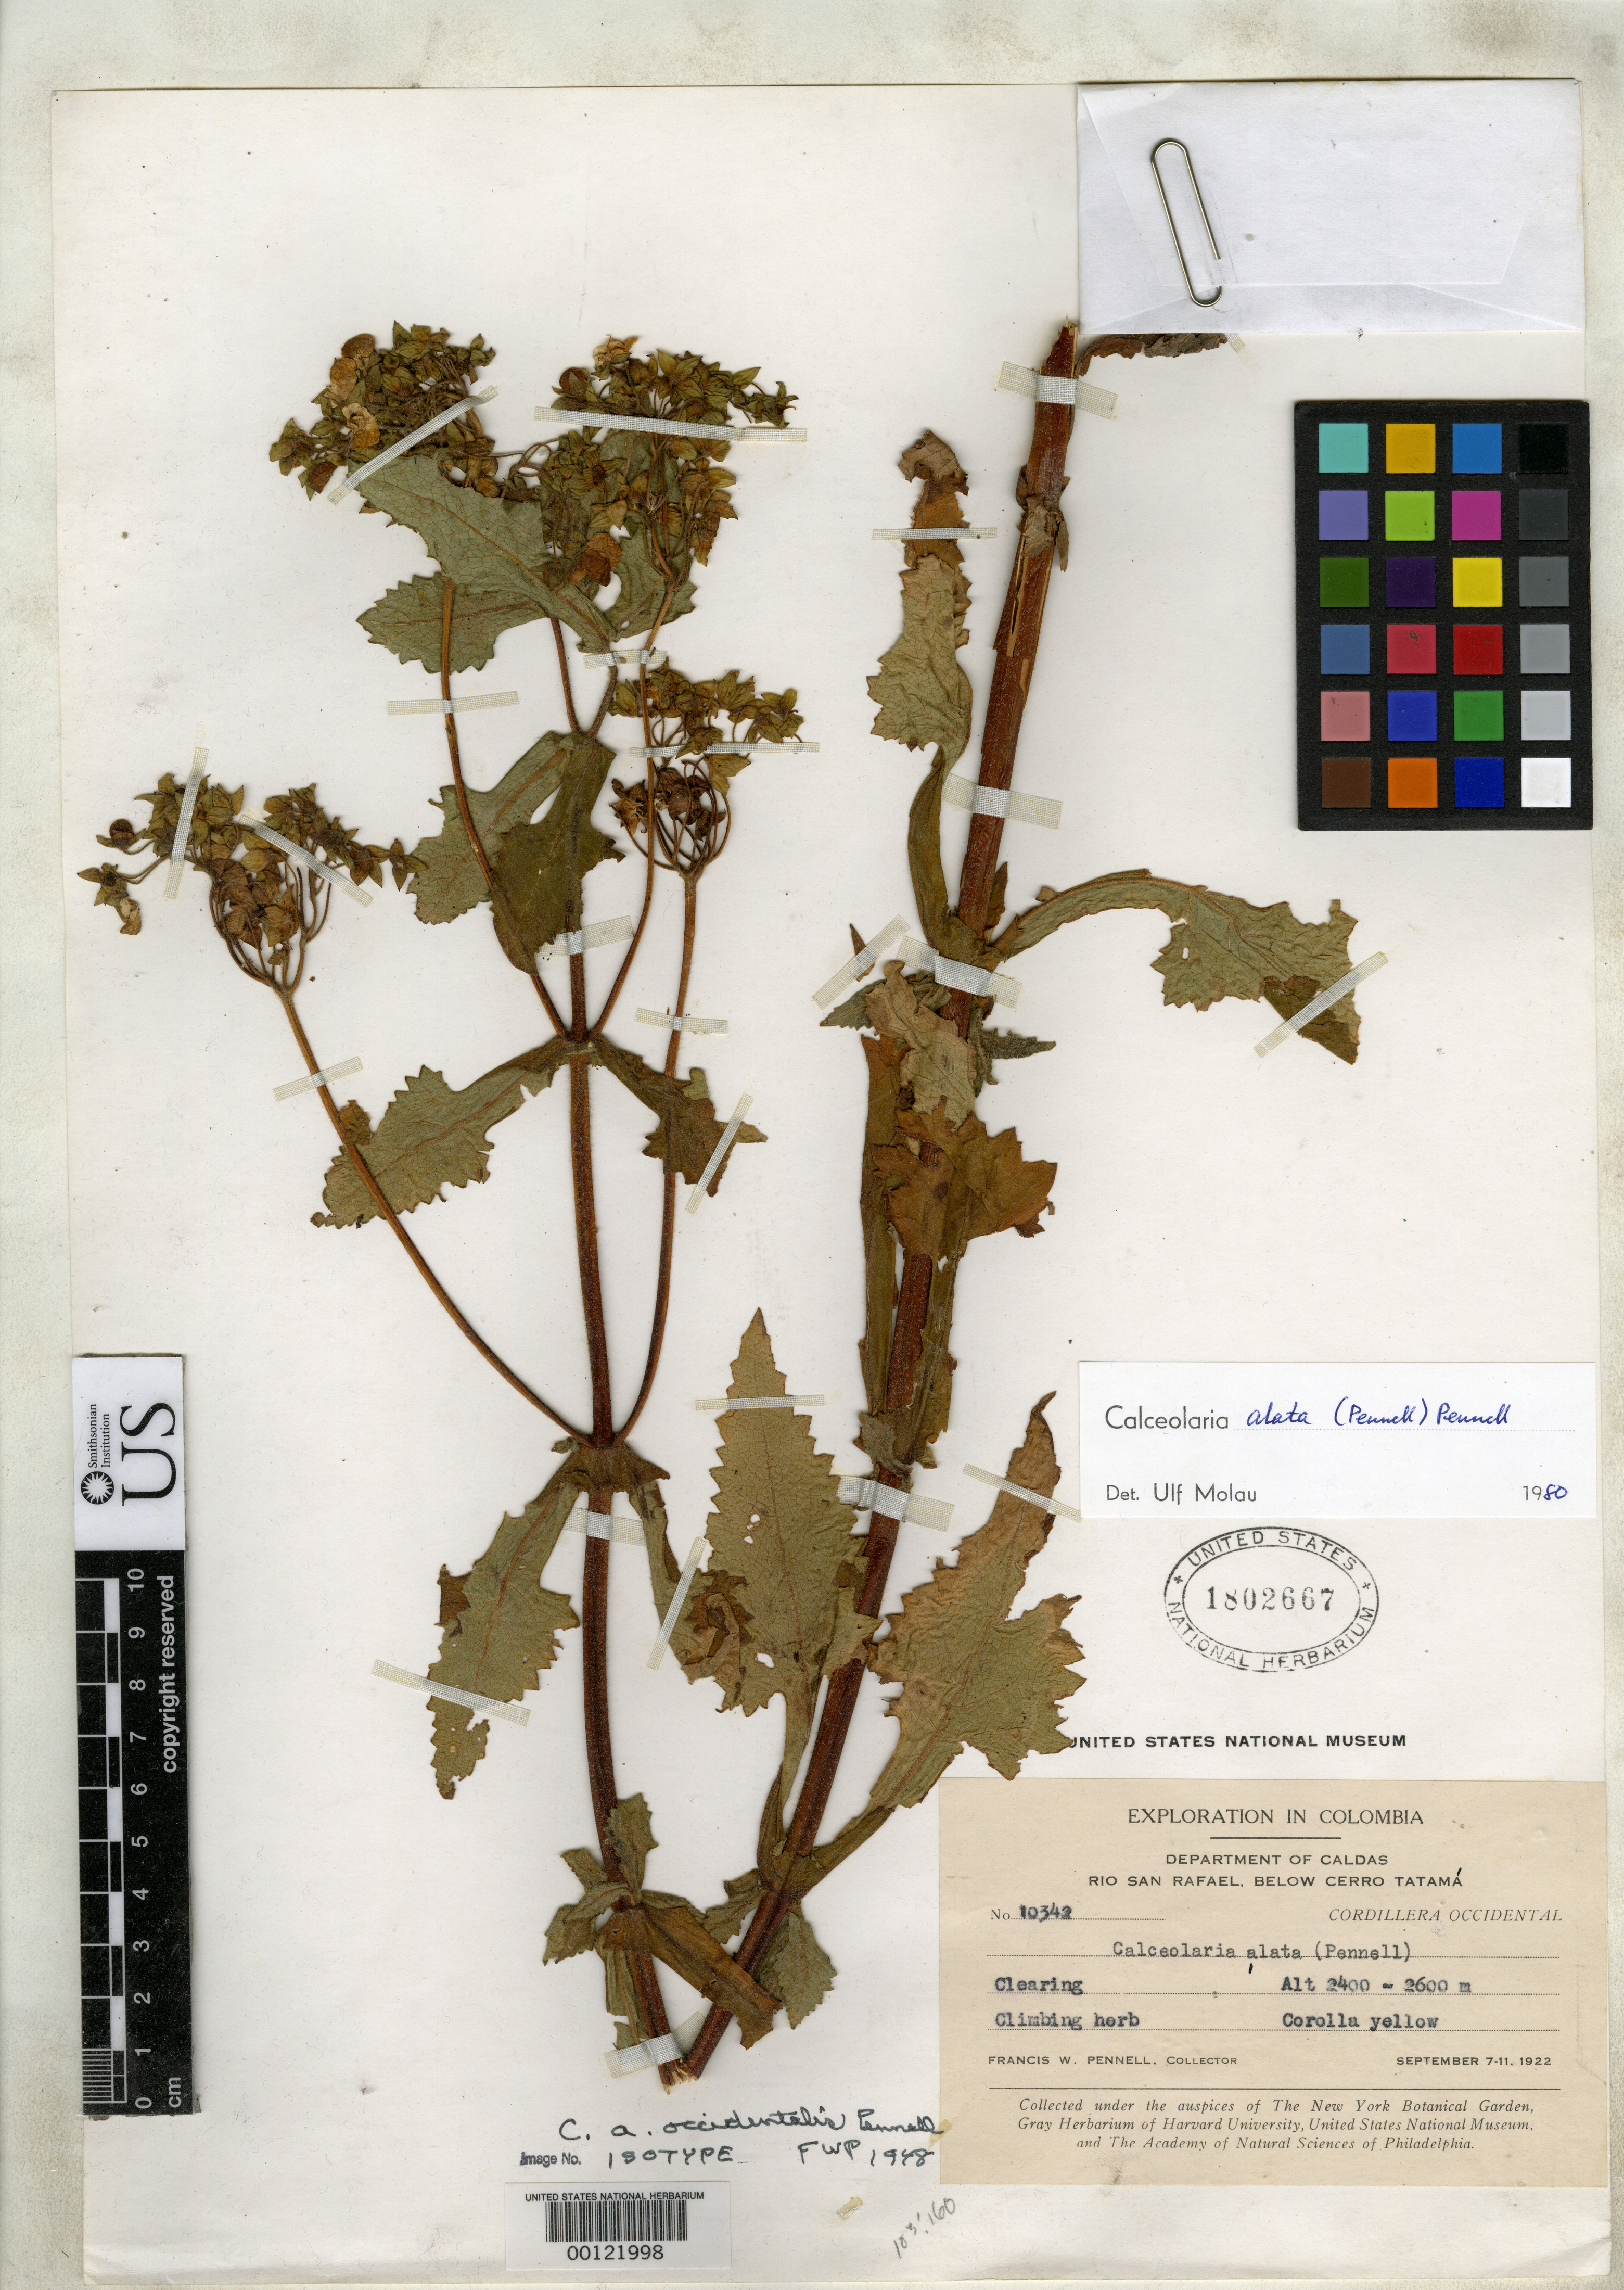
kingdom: Plantae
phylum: Tracheophyta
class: Magnoliopsida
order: Lamiales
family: Calceolariaceae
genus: Calceolaria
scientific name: Calceolaria alata subsp. occidentalis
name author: Pennell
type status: Isotype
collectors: F. W. Pennell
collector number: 10342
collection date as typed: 07 Sep 1922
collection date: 1922-09-07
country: Colombia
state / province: Caldas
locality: Rio San Rafael.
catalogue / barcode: US 1802667